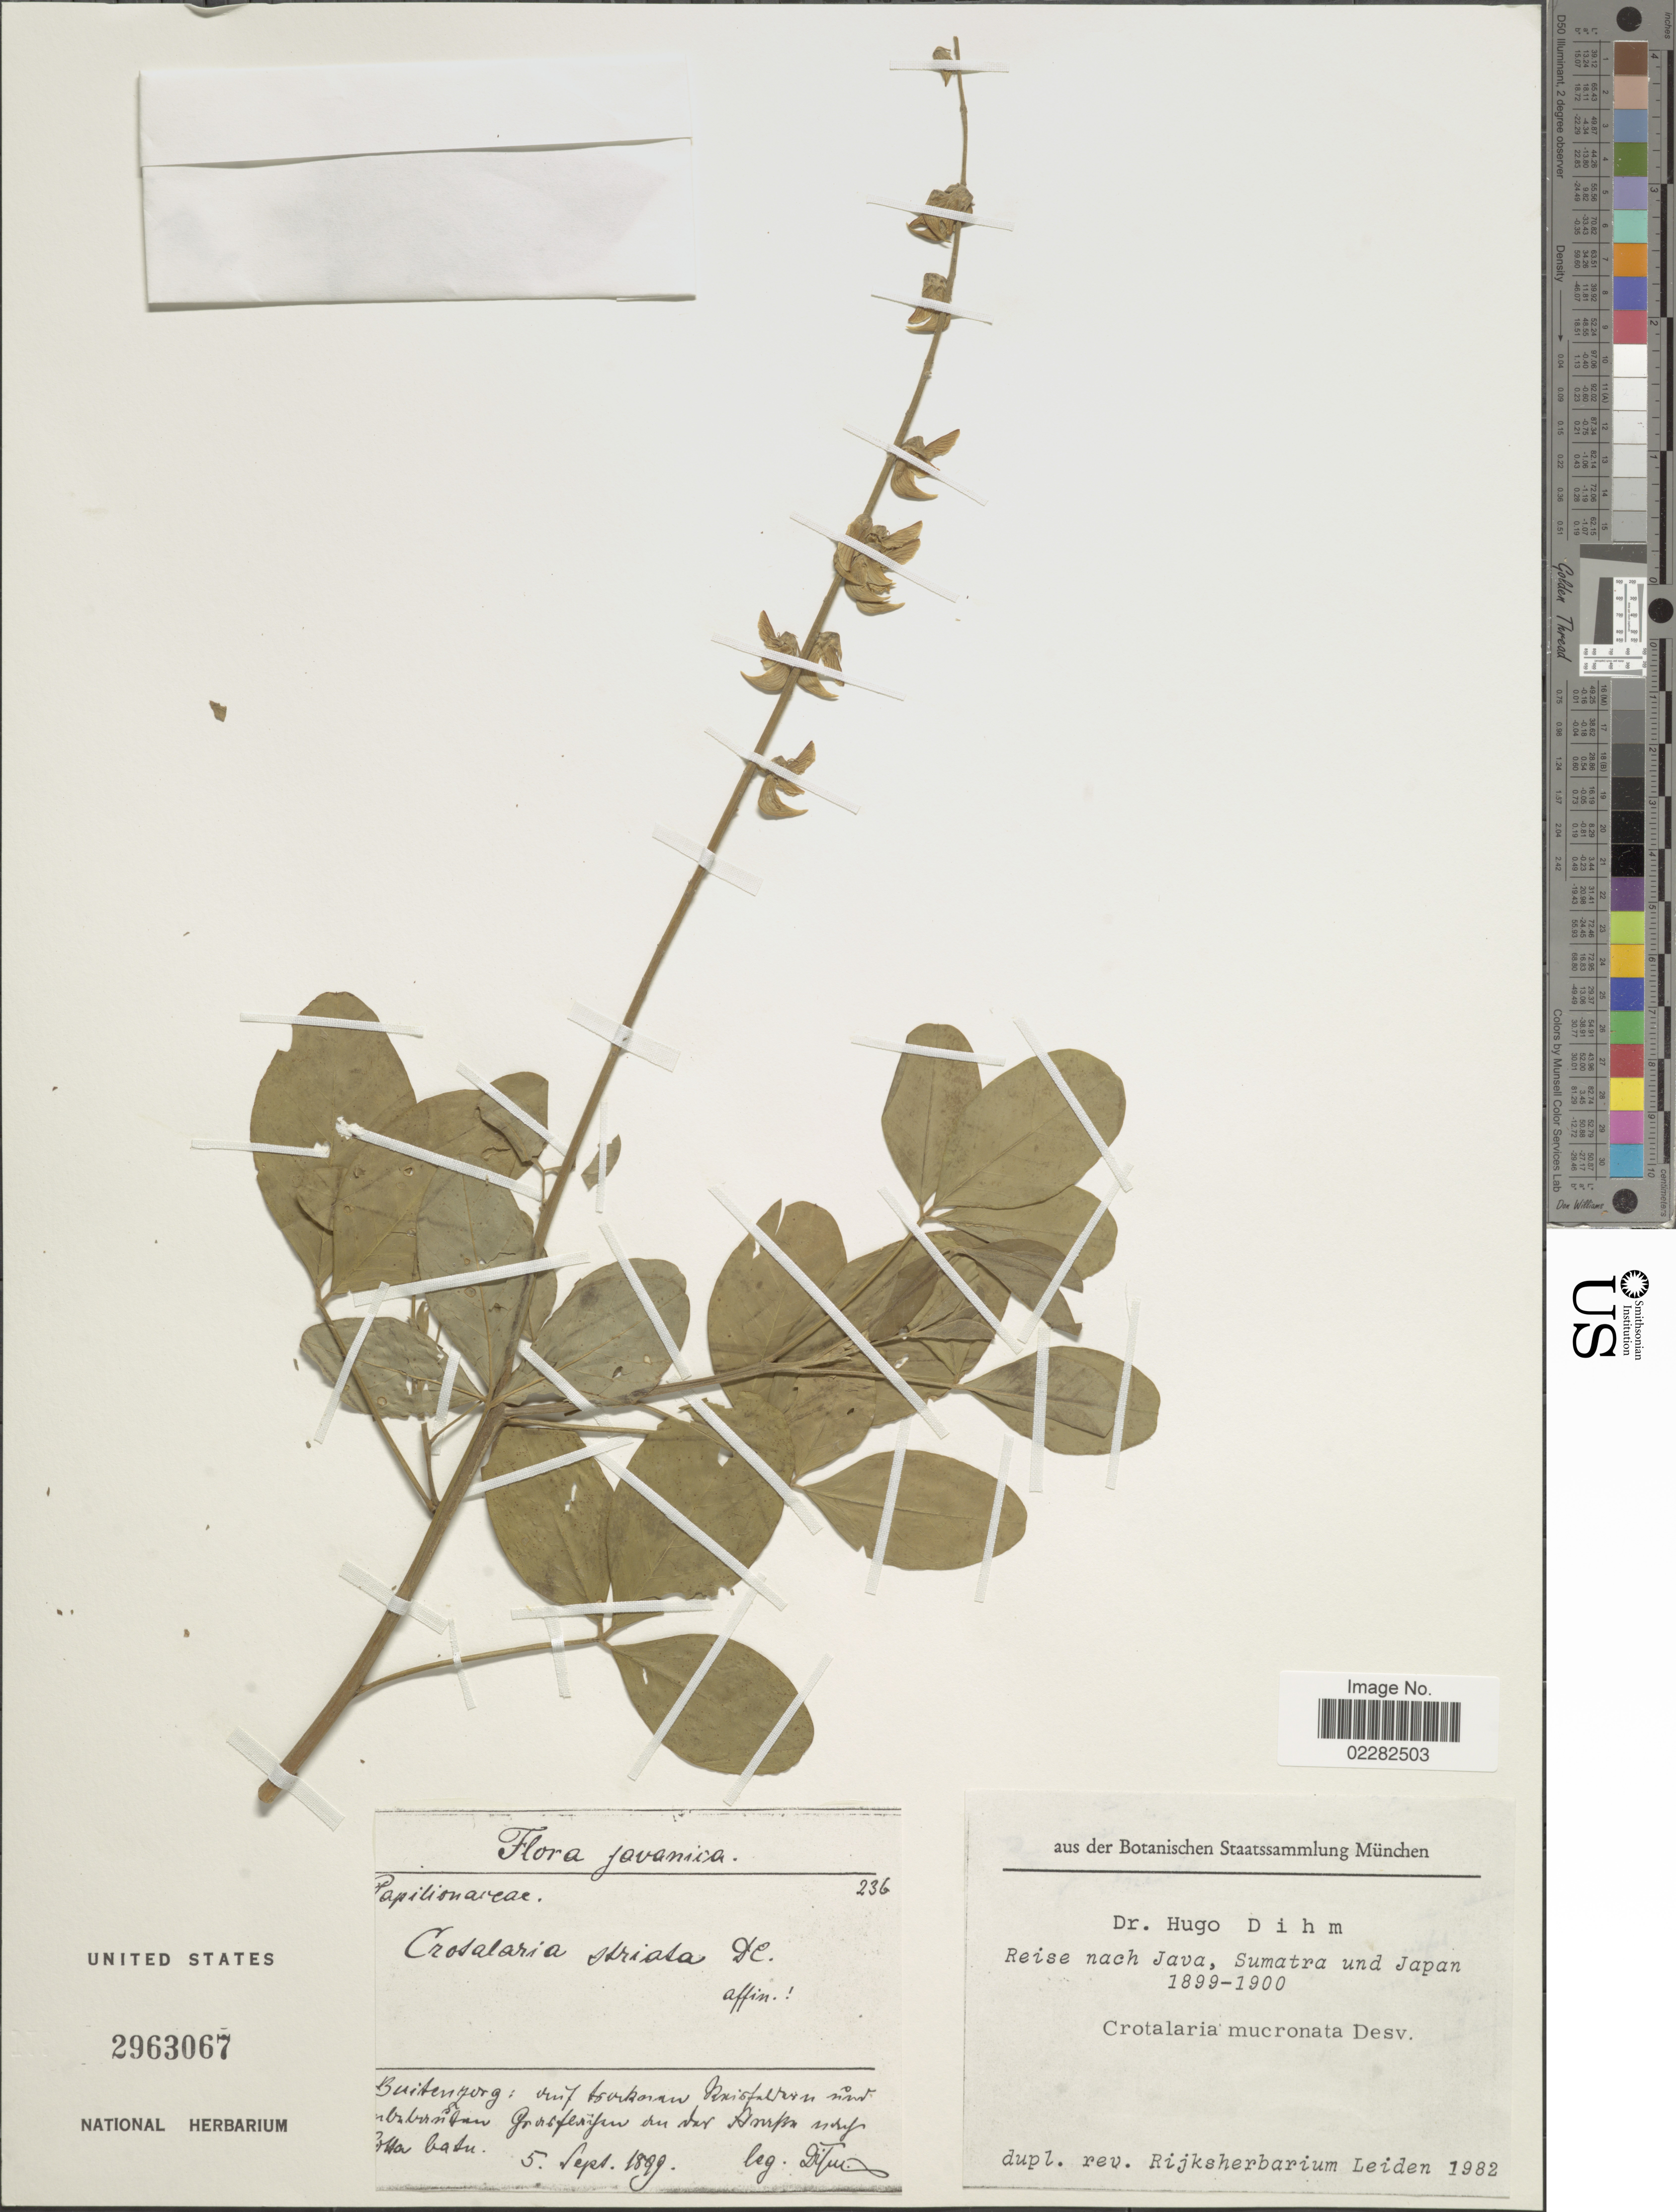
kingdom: Plantae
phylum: Tracheophyta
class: Magnoliopsida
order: Fabales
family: Fabaceae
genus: Crotalaria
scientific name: Crotalaria pallida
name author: Aiton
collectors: H. Dihm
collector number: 236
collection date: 1899-09-05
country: Indonesia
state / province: Java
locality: Javanica, Buitenzorg:auf trokanan Rizofernn mind baburonfan Grodferifen du var Amfer inref Gotta batu. [interpreted]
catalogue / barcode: US 2963067